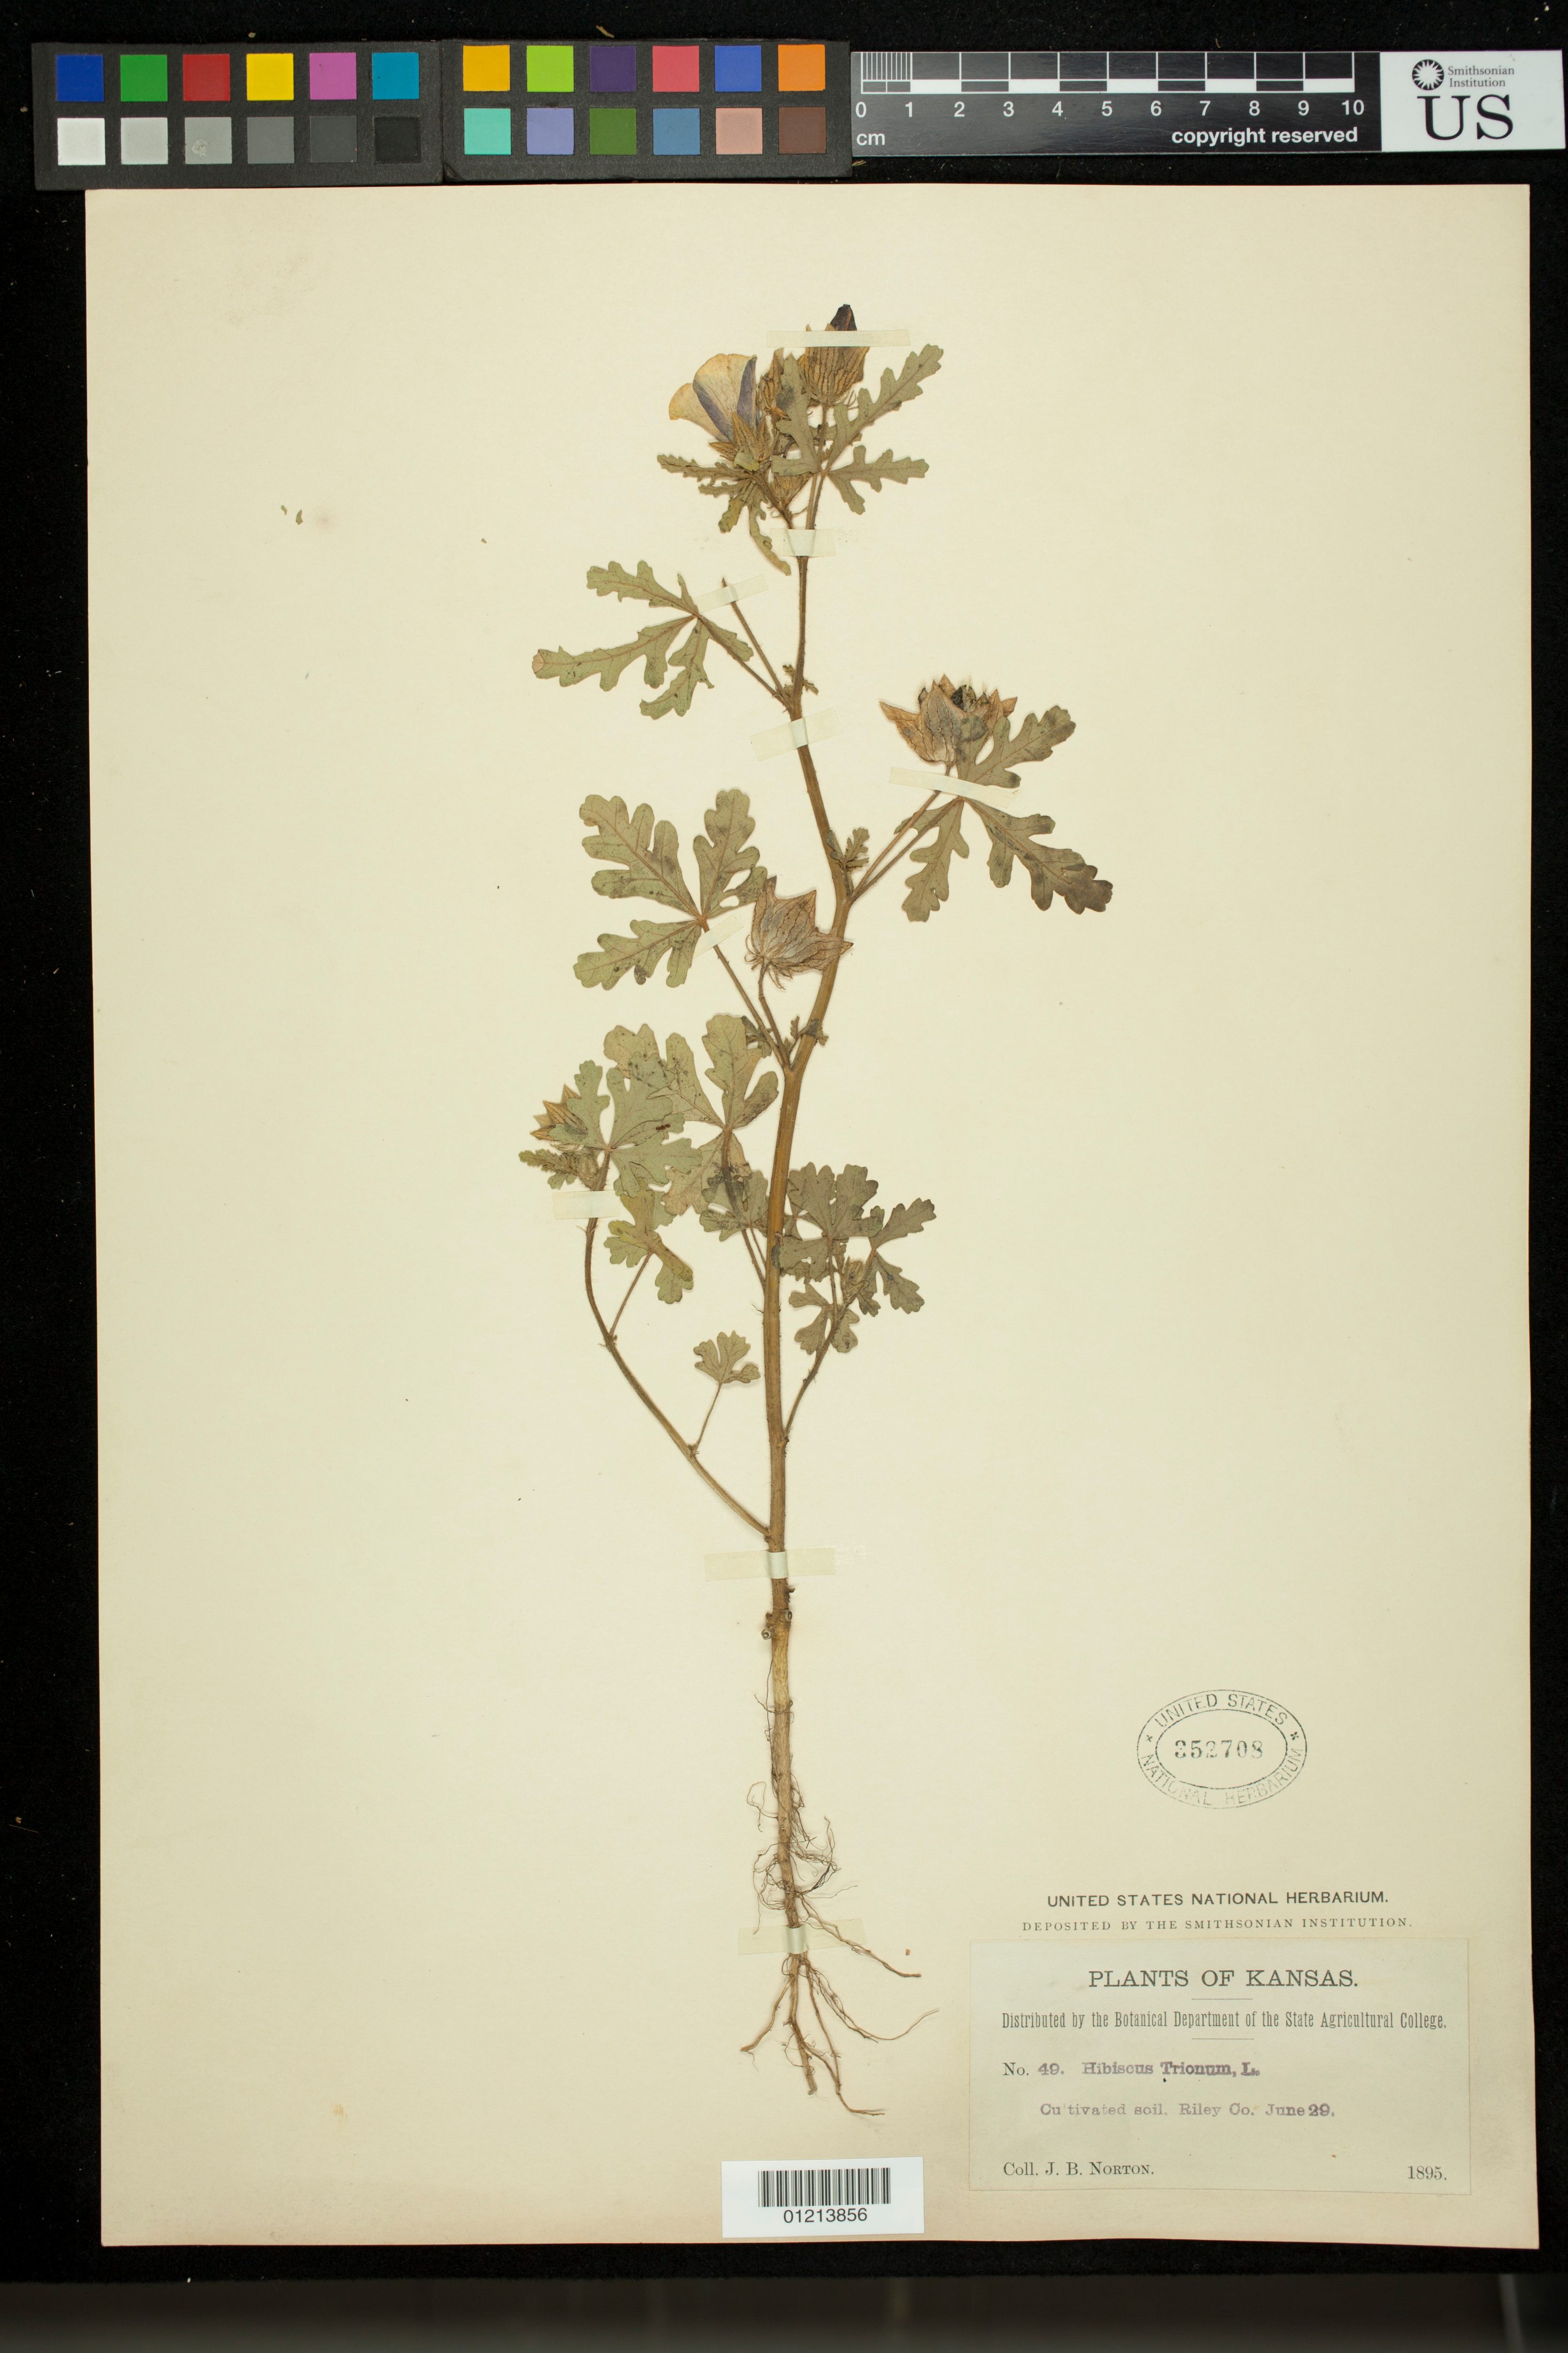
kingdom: Plantae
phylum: Tracheophyta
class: Magnoliopsida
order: Malvales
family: Malvaceae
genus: Hibiscus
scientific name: Hibiscus trionum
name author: L.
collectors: J. B. S. Norton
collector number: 49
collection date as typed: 29 Jun 1895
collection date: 1895-06-29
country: United States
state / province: Kansas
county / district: Riley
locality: Cultivated soil. Riley Co.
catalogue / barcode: US 352708